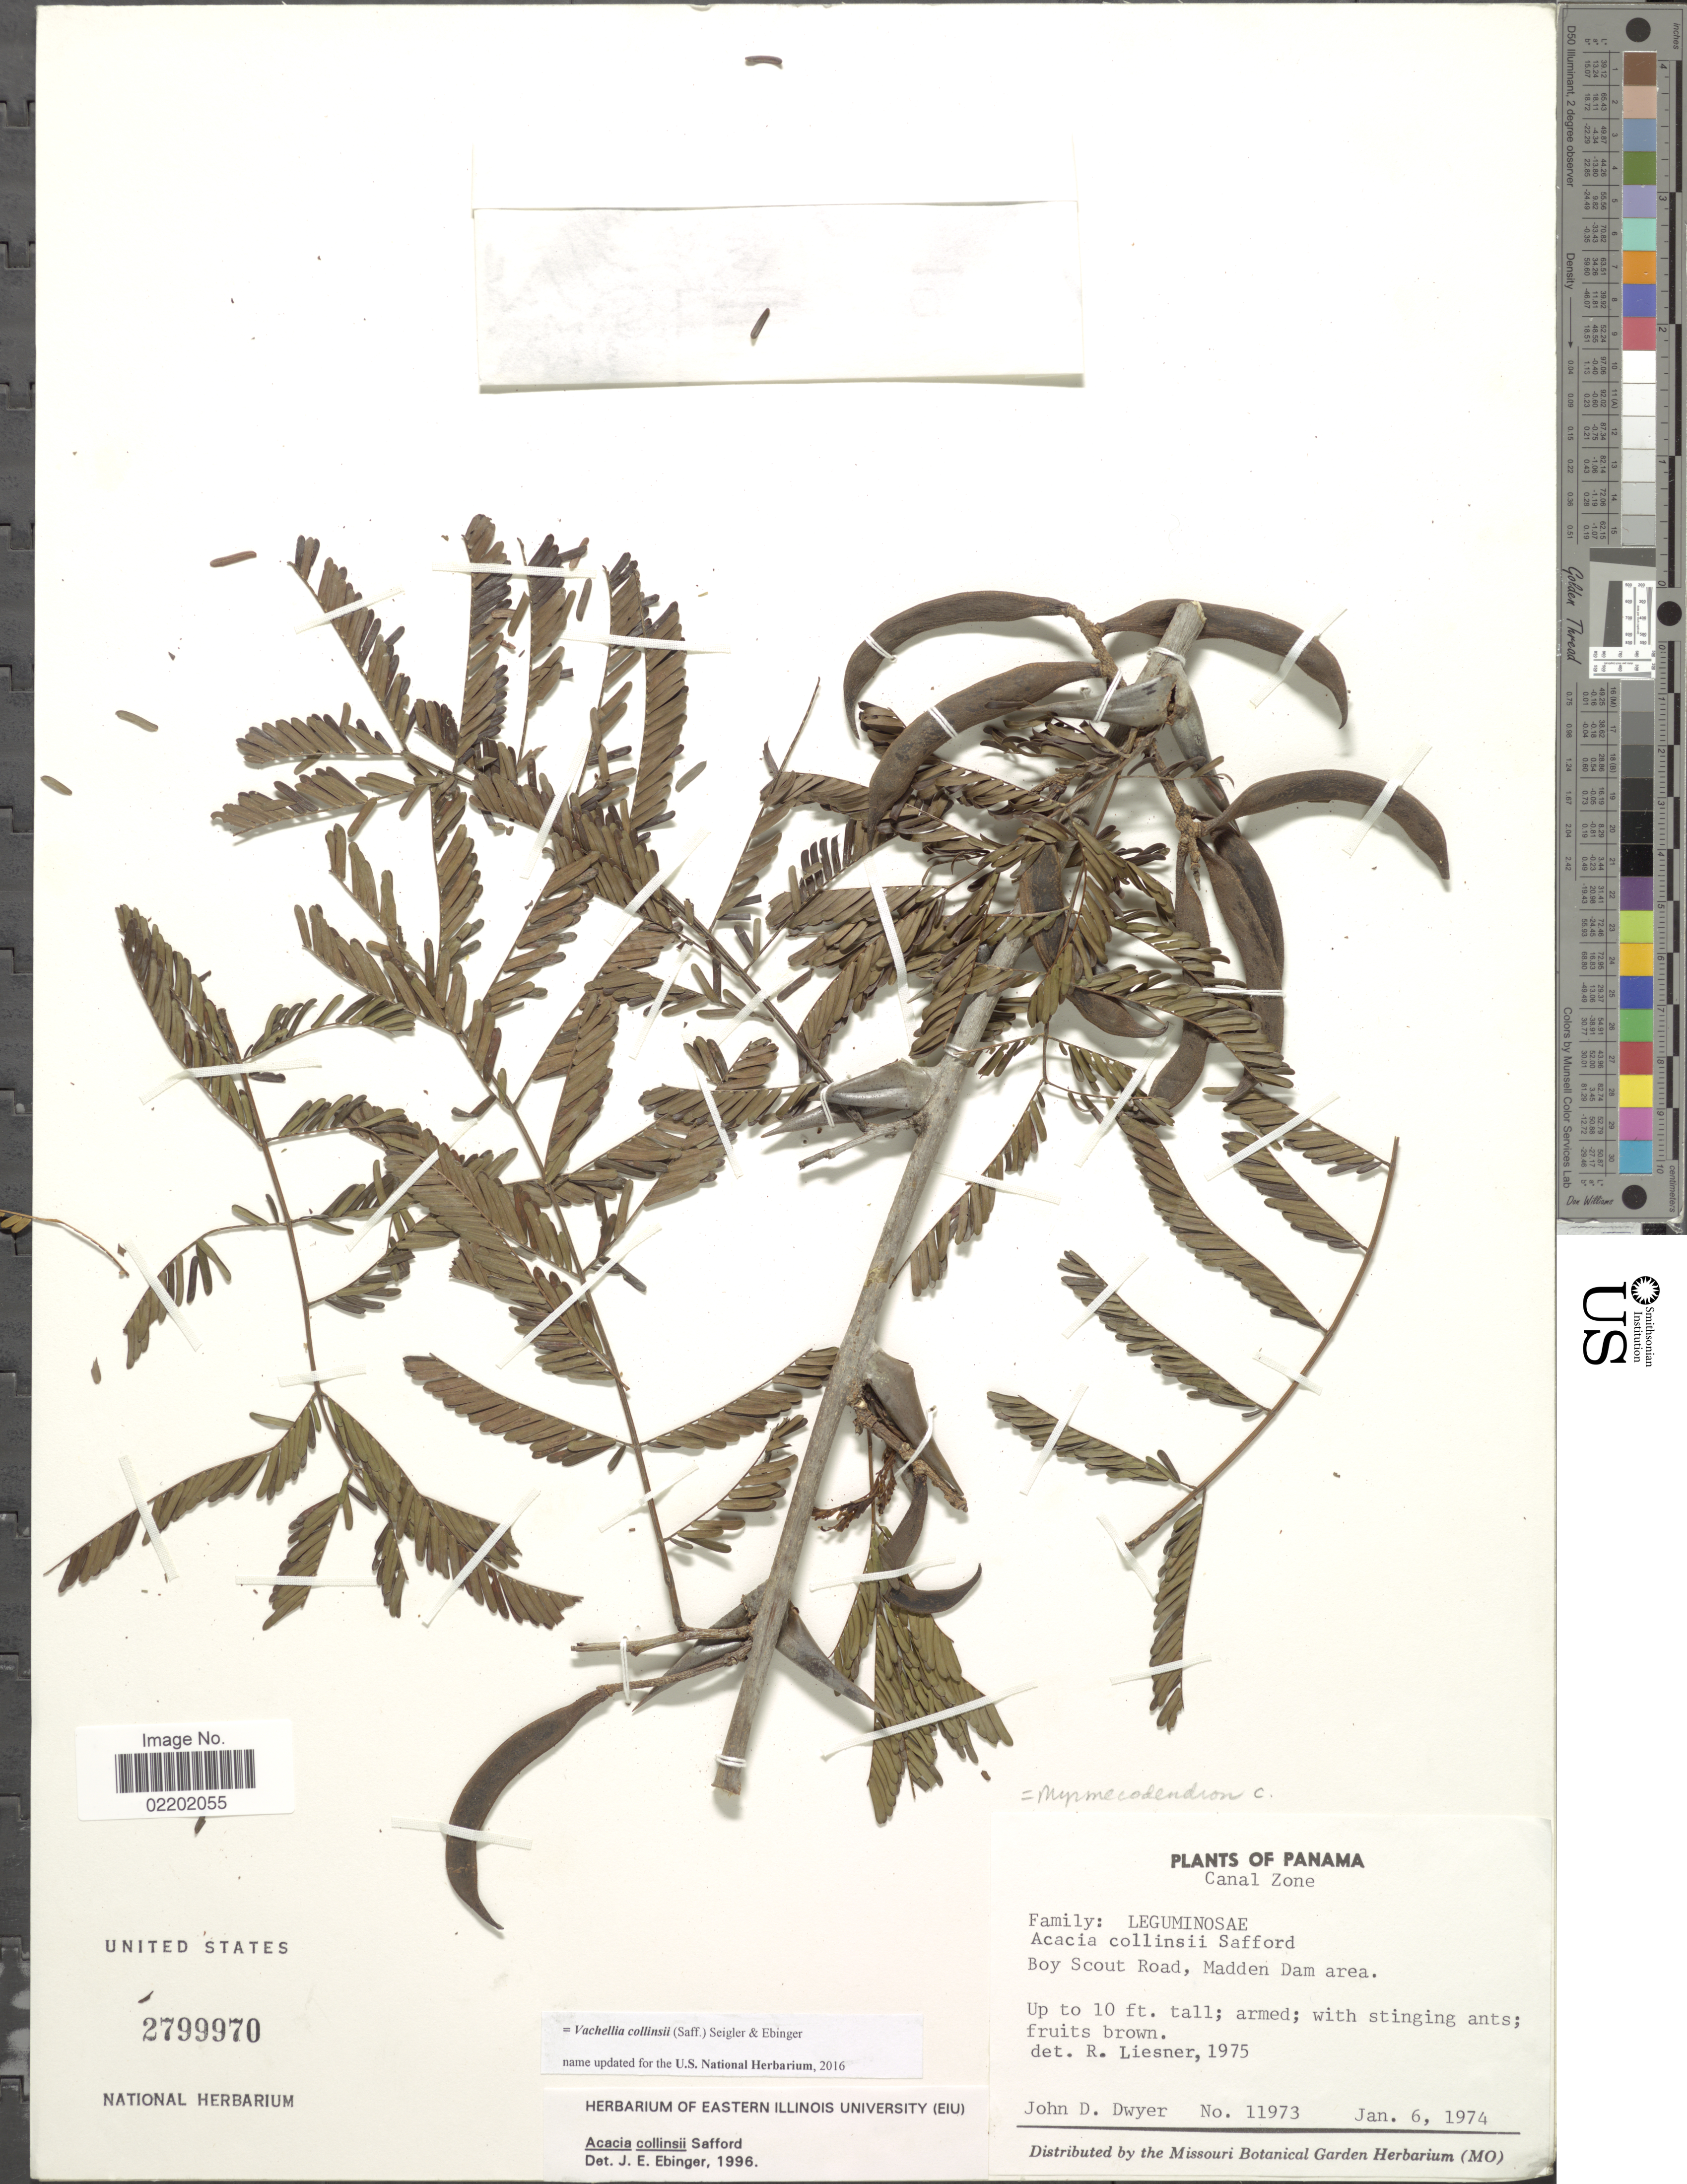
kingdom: Plantae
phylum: Tracheophyta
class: Magnoliopsida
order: Fabales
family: Fabaceae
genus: Vachellia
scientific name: Vachellia collinsii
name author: (Saff.) Seigler & Ebinger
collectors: J. D. Dwyer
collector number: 11973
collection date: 1974-01-06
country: Panama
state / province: Colón / Panamá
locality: Canal Zone, Boy Scout Road, Madden Dam area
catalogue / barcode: US 2799970